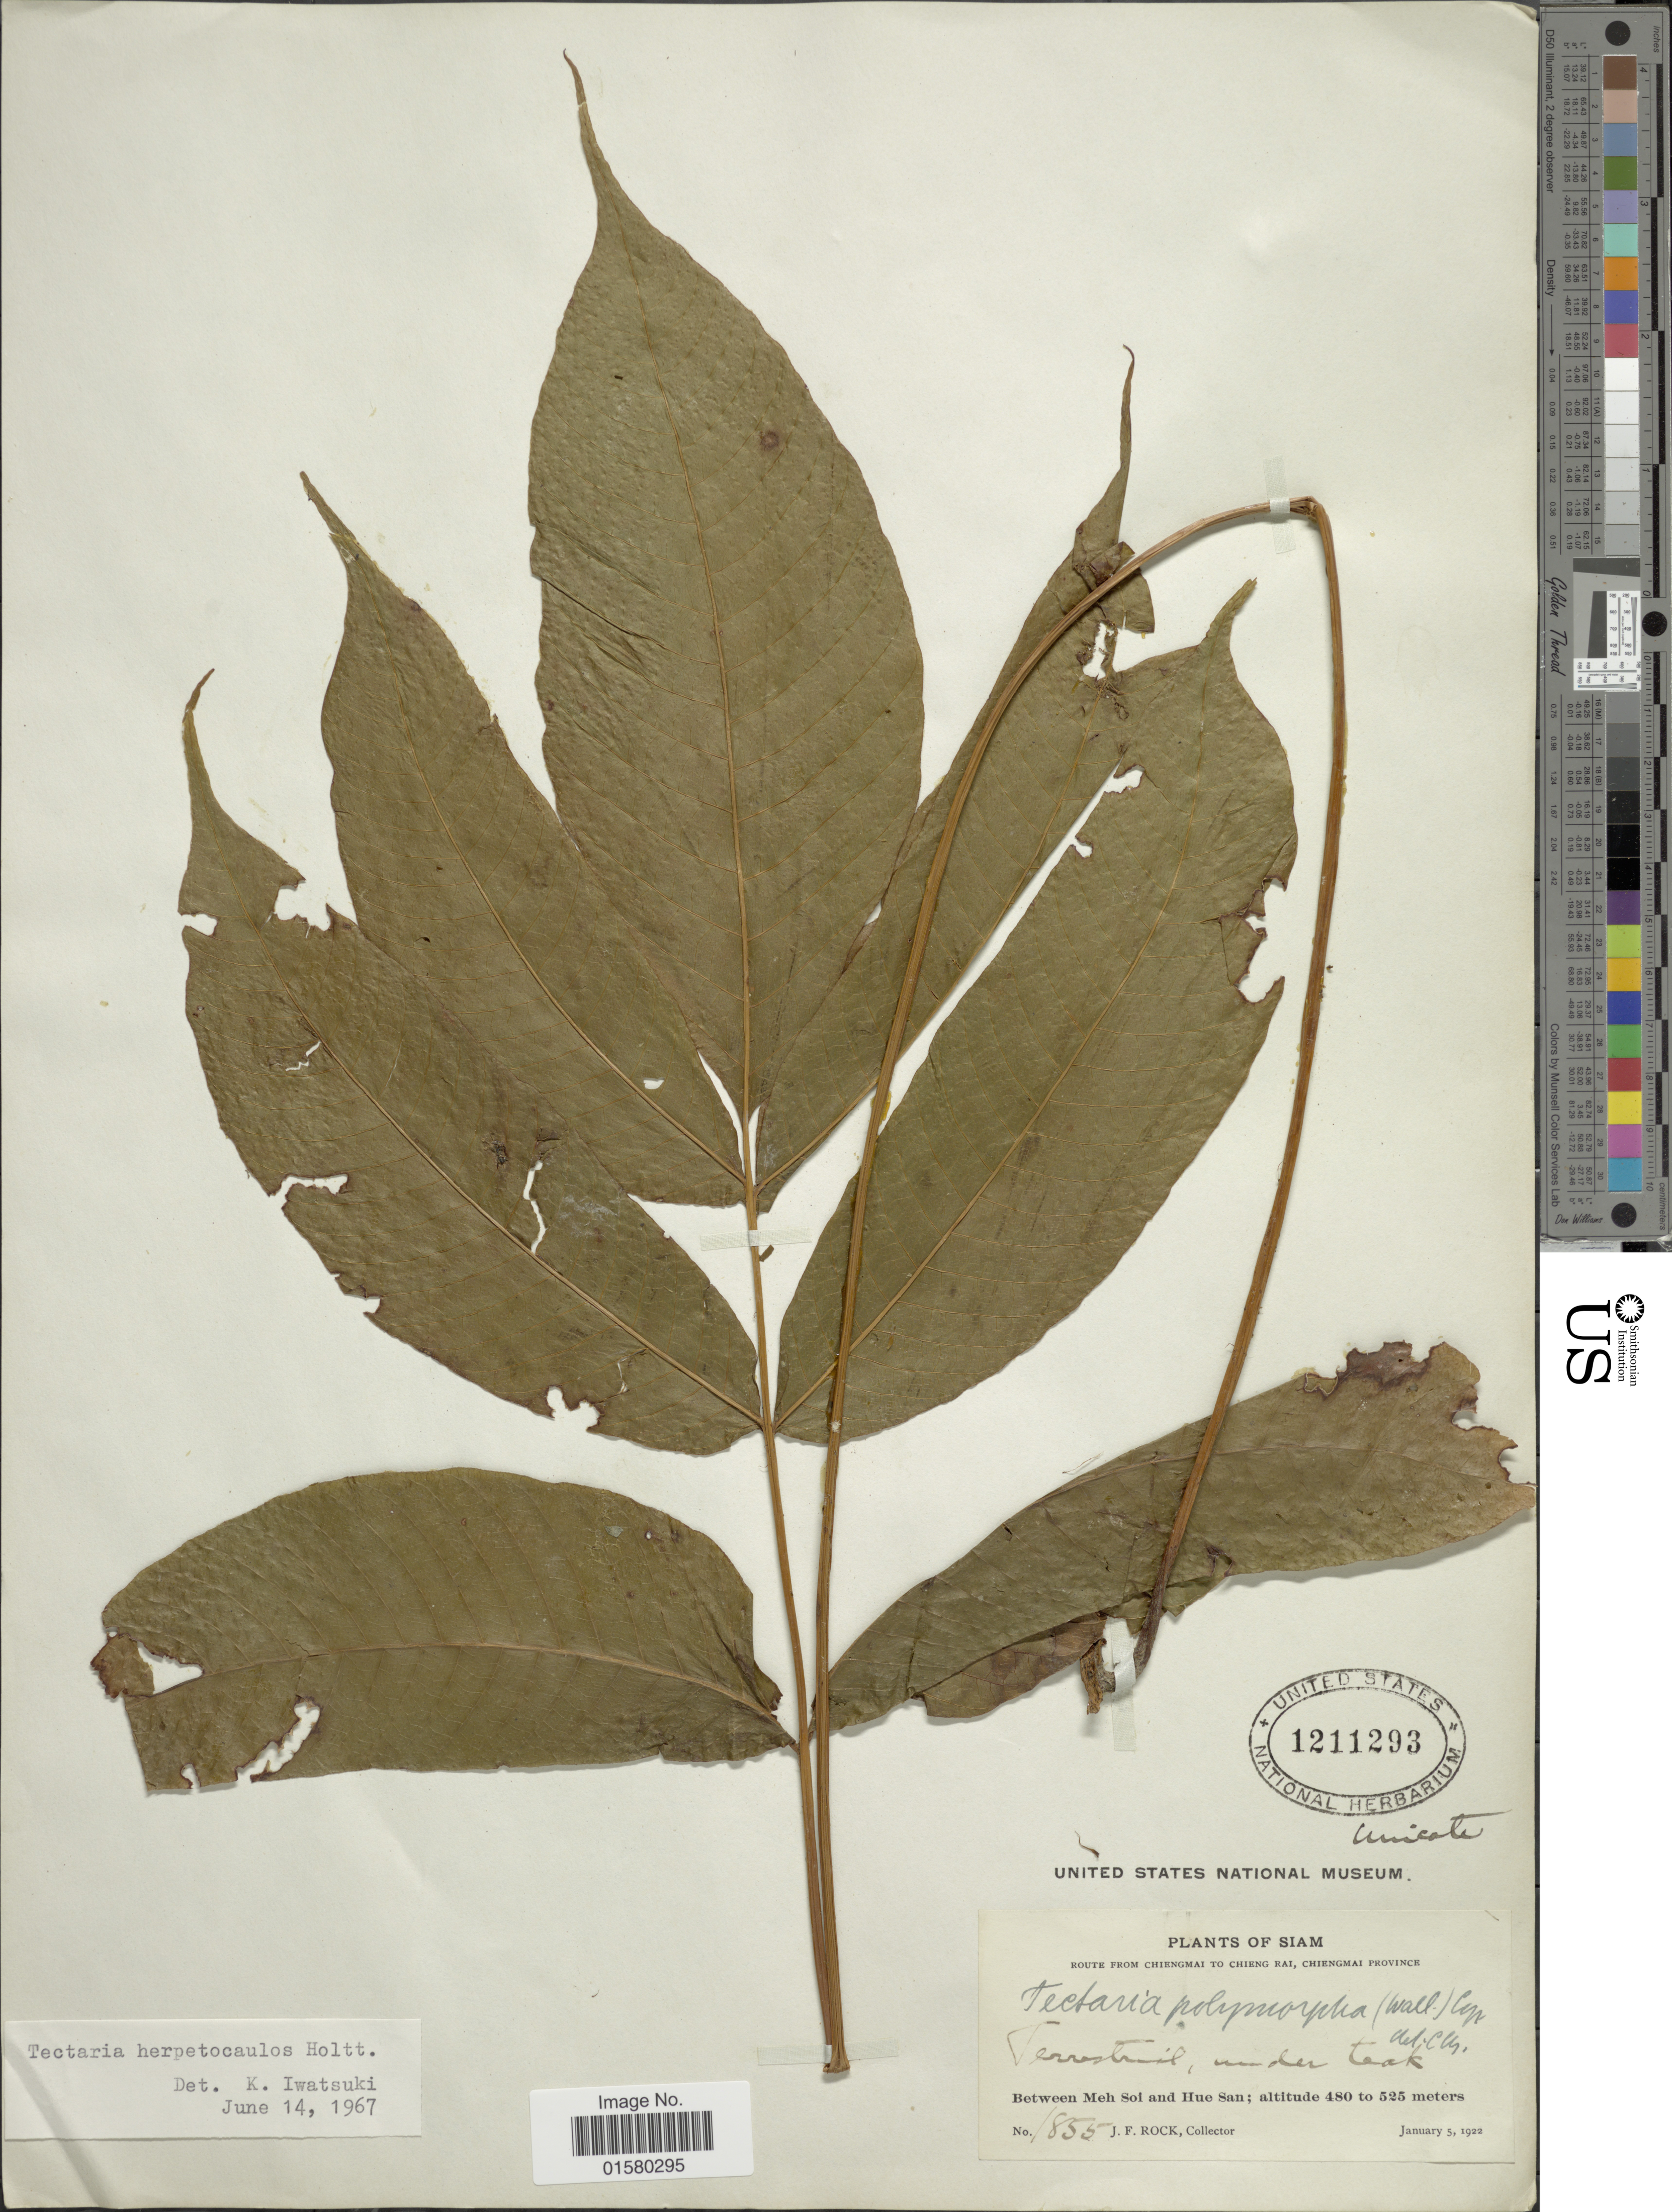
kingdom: Plantae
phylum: Tracheophyta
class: Polypodiopsida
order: Polypodiales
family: Tectariaceae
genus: Tectaria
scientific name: Tectaria herpetocaulos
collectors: J. Rock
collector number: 1855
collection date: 1922-01-05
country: Thailand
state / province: Chiang Mai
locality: Siam, Route from Chiengmai to Chieng Rai, Chiengmai Province, between Meh Soi and Hue San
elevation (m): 480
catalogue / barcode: US 1211293